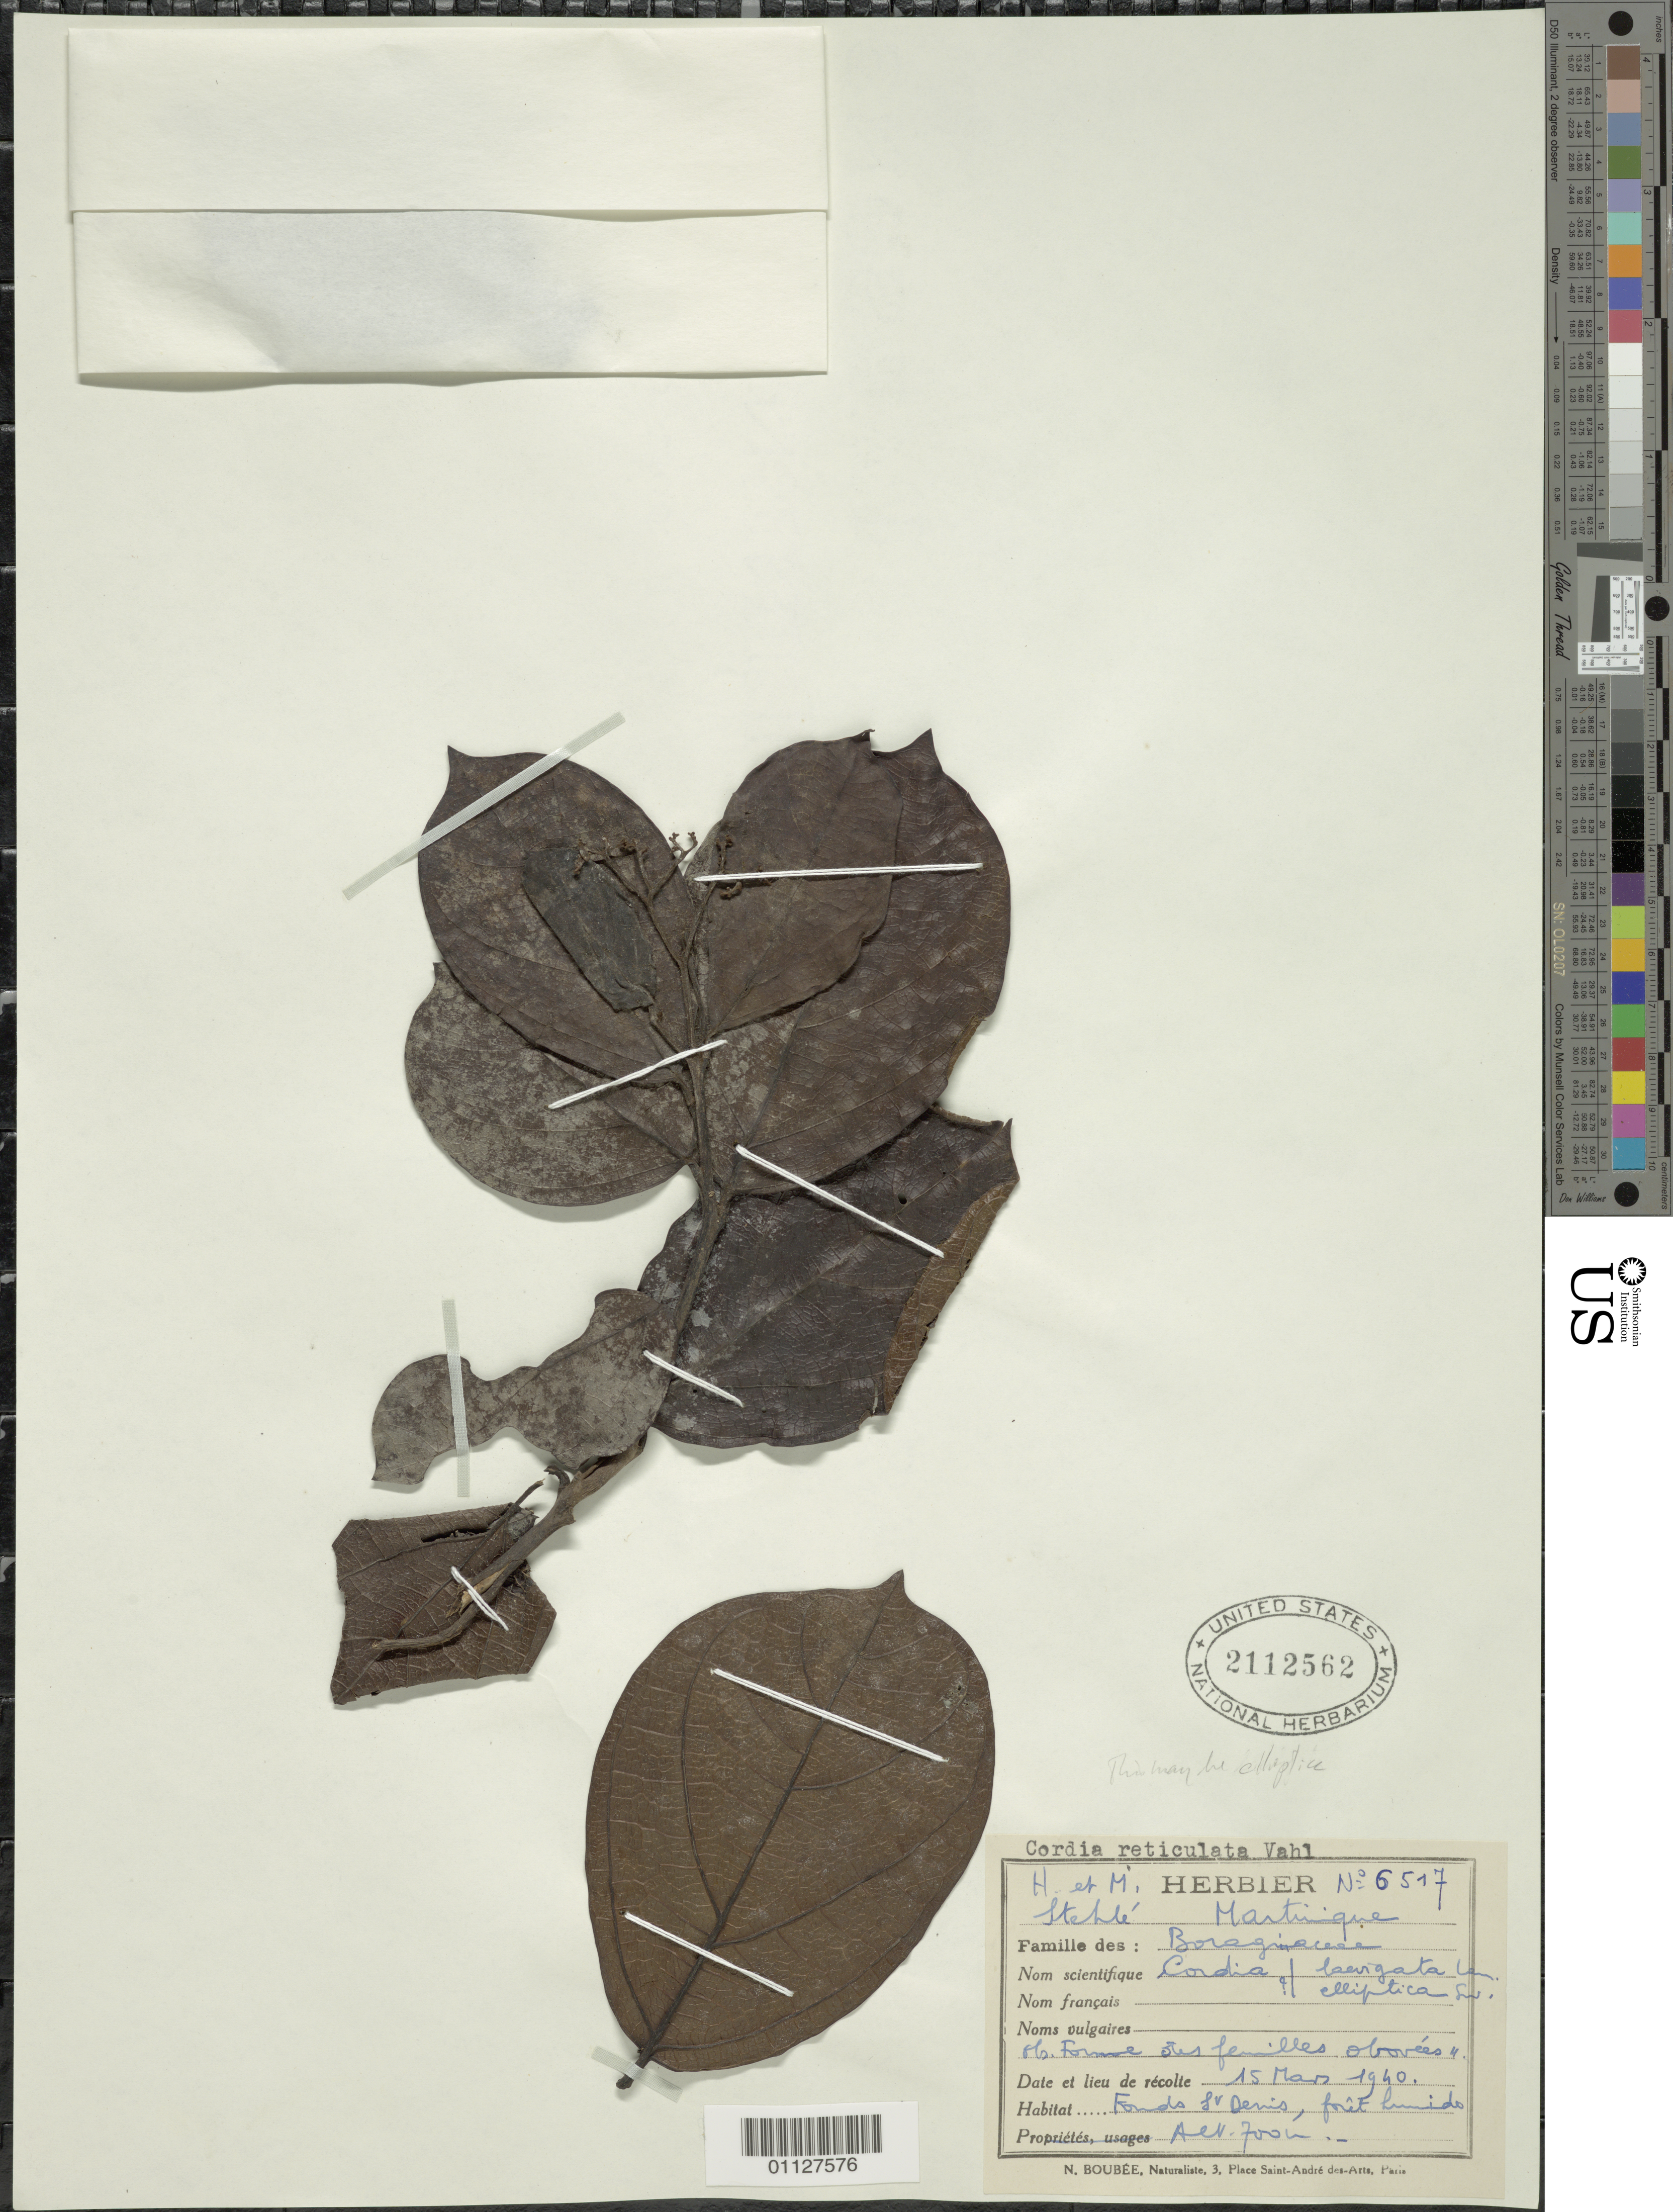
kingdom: Plantae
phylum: Tracheophyta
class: Magnoliopsida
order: Boraginales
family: Cordiaceae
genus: Cordia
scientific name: Cordia elliptica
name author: Sw.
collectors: H. Stehlé & M. Stehlé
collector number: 6517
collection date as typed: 15 Mar 1940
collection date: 1940-03-15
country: Martinique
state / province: Saint-Pierre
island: Martinique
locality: Fonds St. Denis, foret humido.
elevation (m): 700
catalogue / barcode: US 2112562